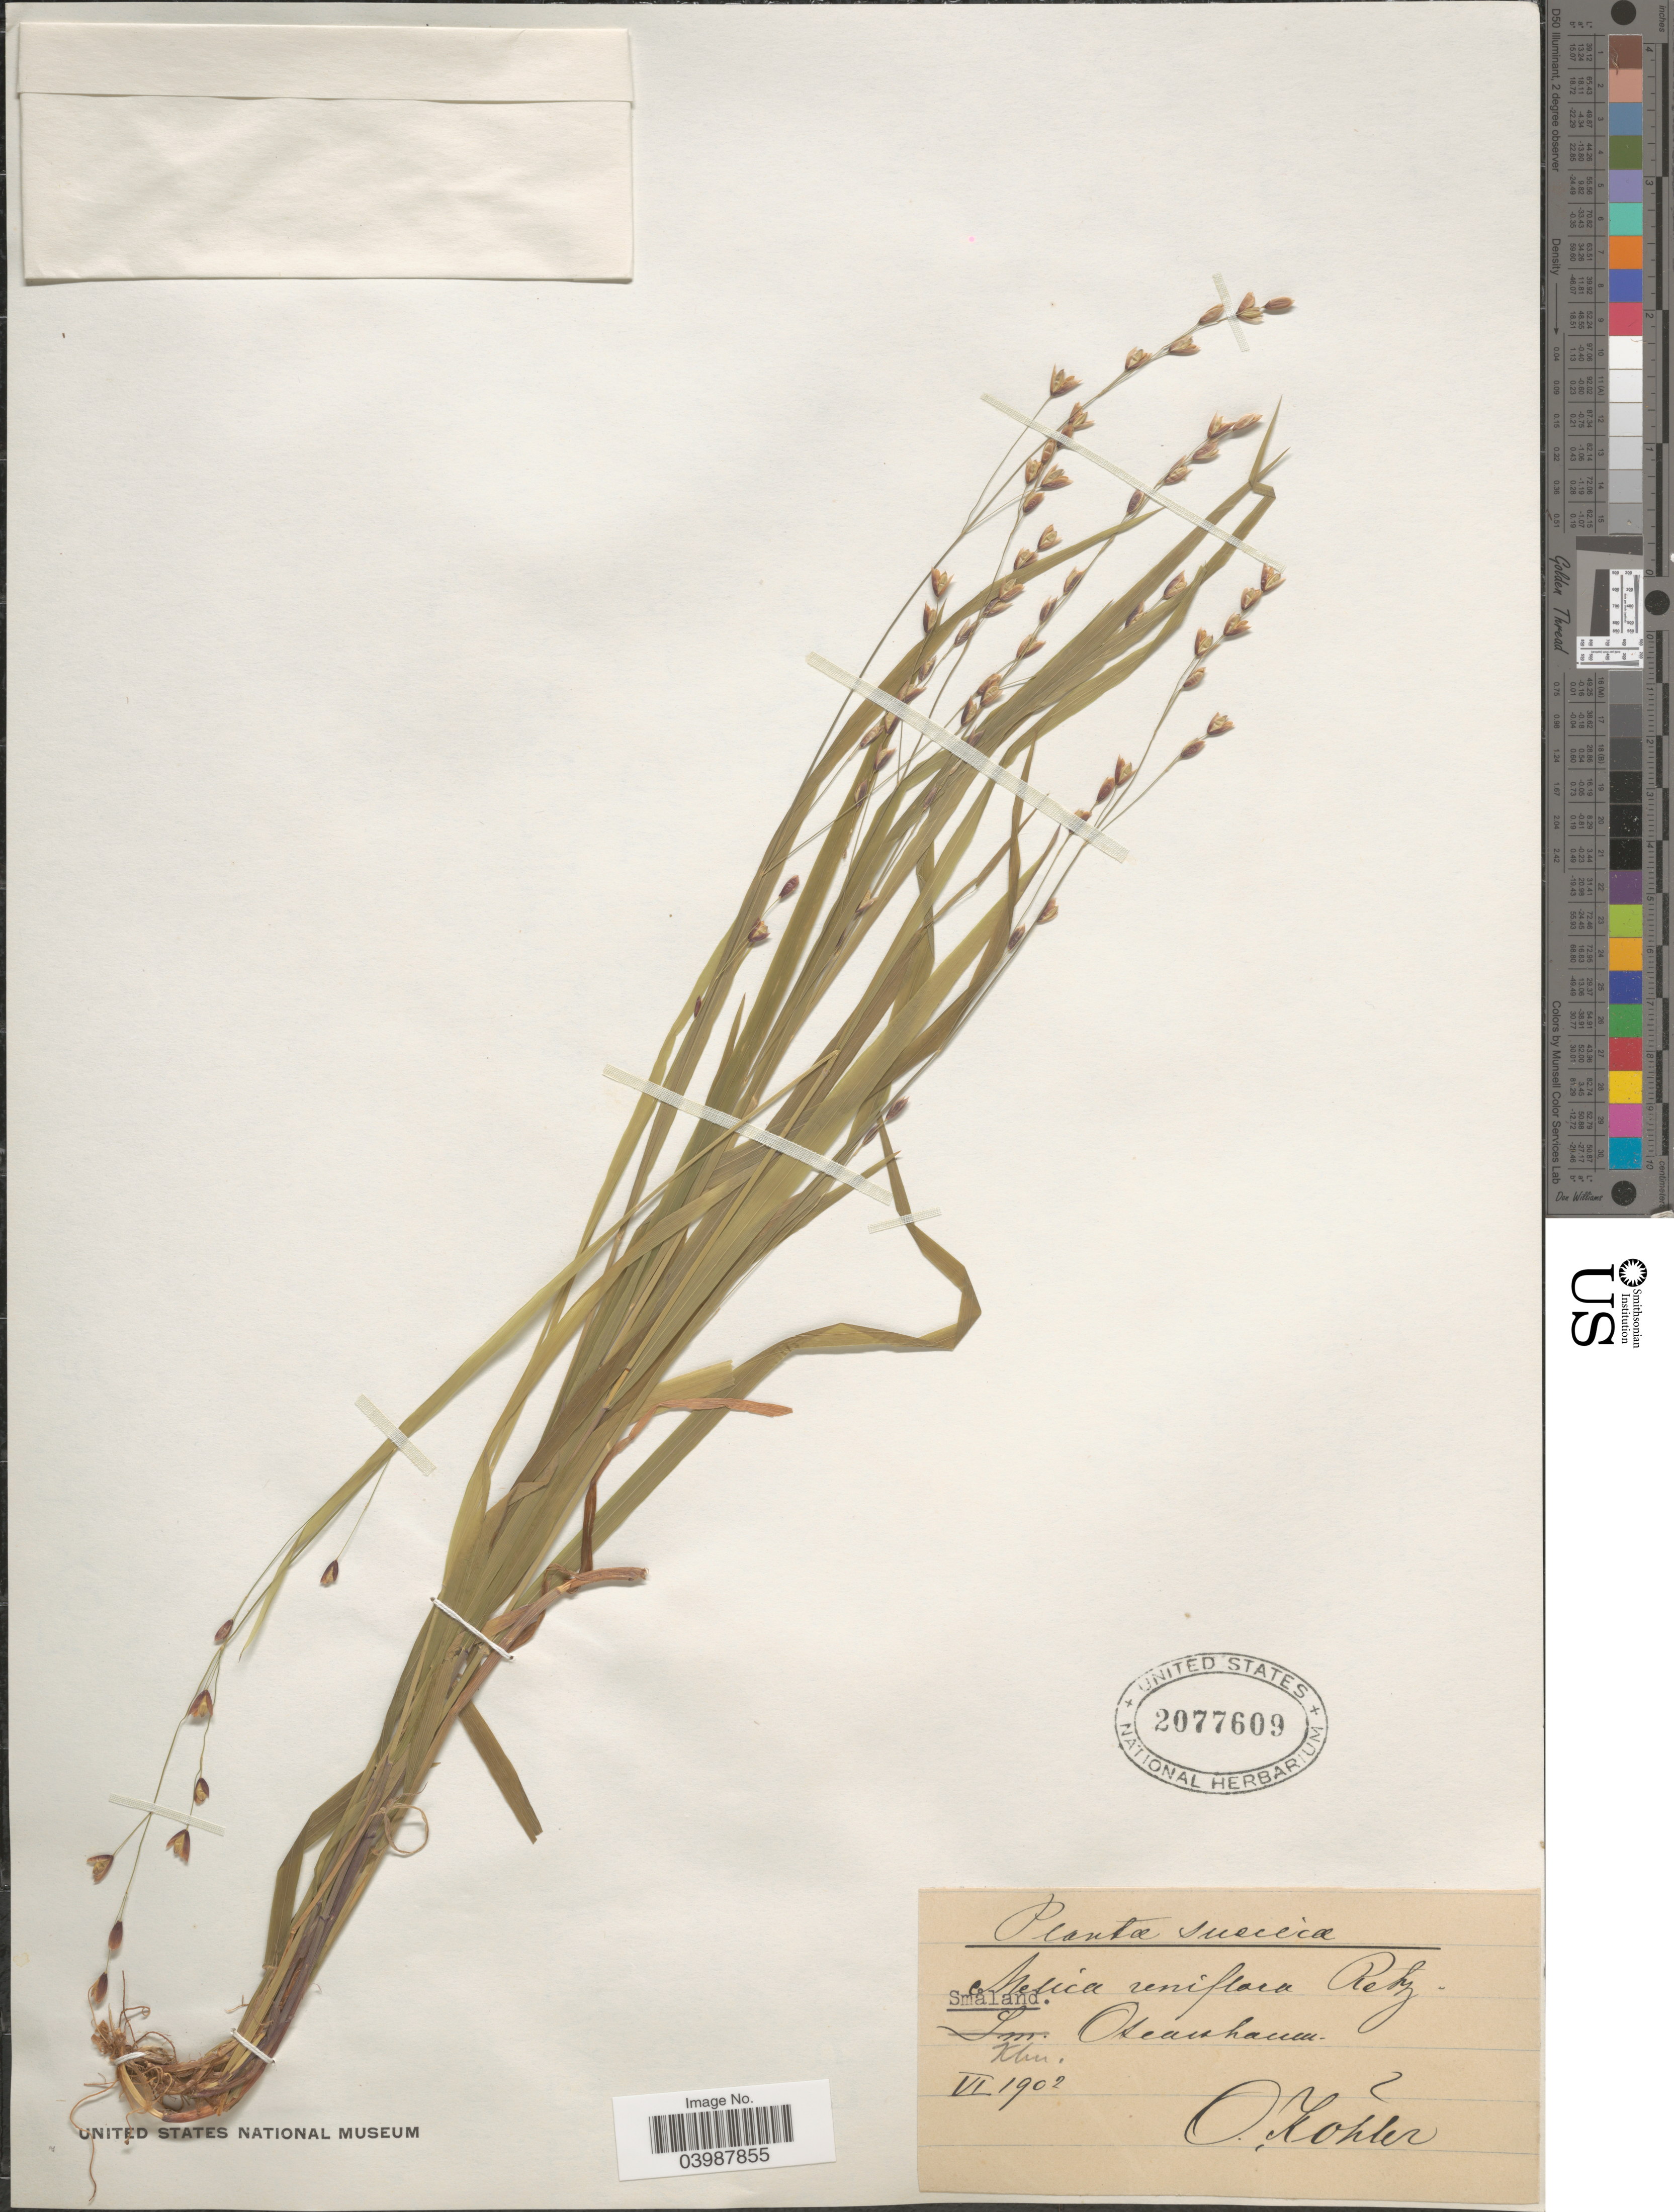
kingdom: Plantae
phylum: Tracheophyta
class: Liliopsida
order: Poales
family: Poaceae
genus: Melica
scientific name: Melica uniflora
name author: Retz.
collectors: O. Köhler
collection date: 1902-06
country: Sweden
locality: Suecica. Småland. Klm. Oscarshamn [ = Oskarshamn].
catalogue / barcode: US 2077609